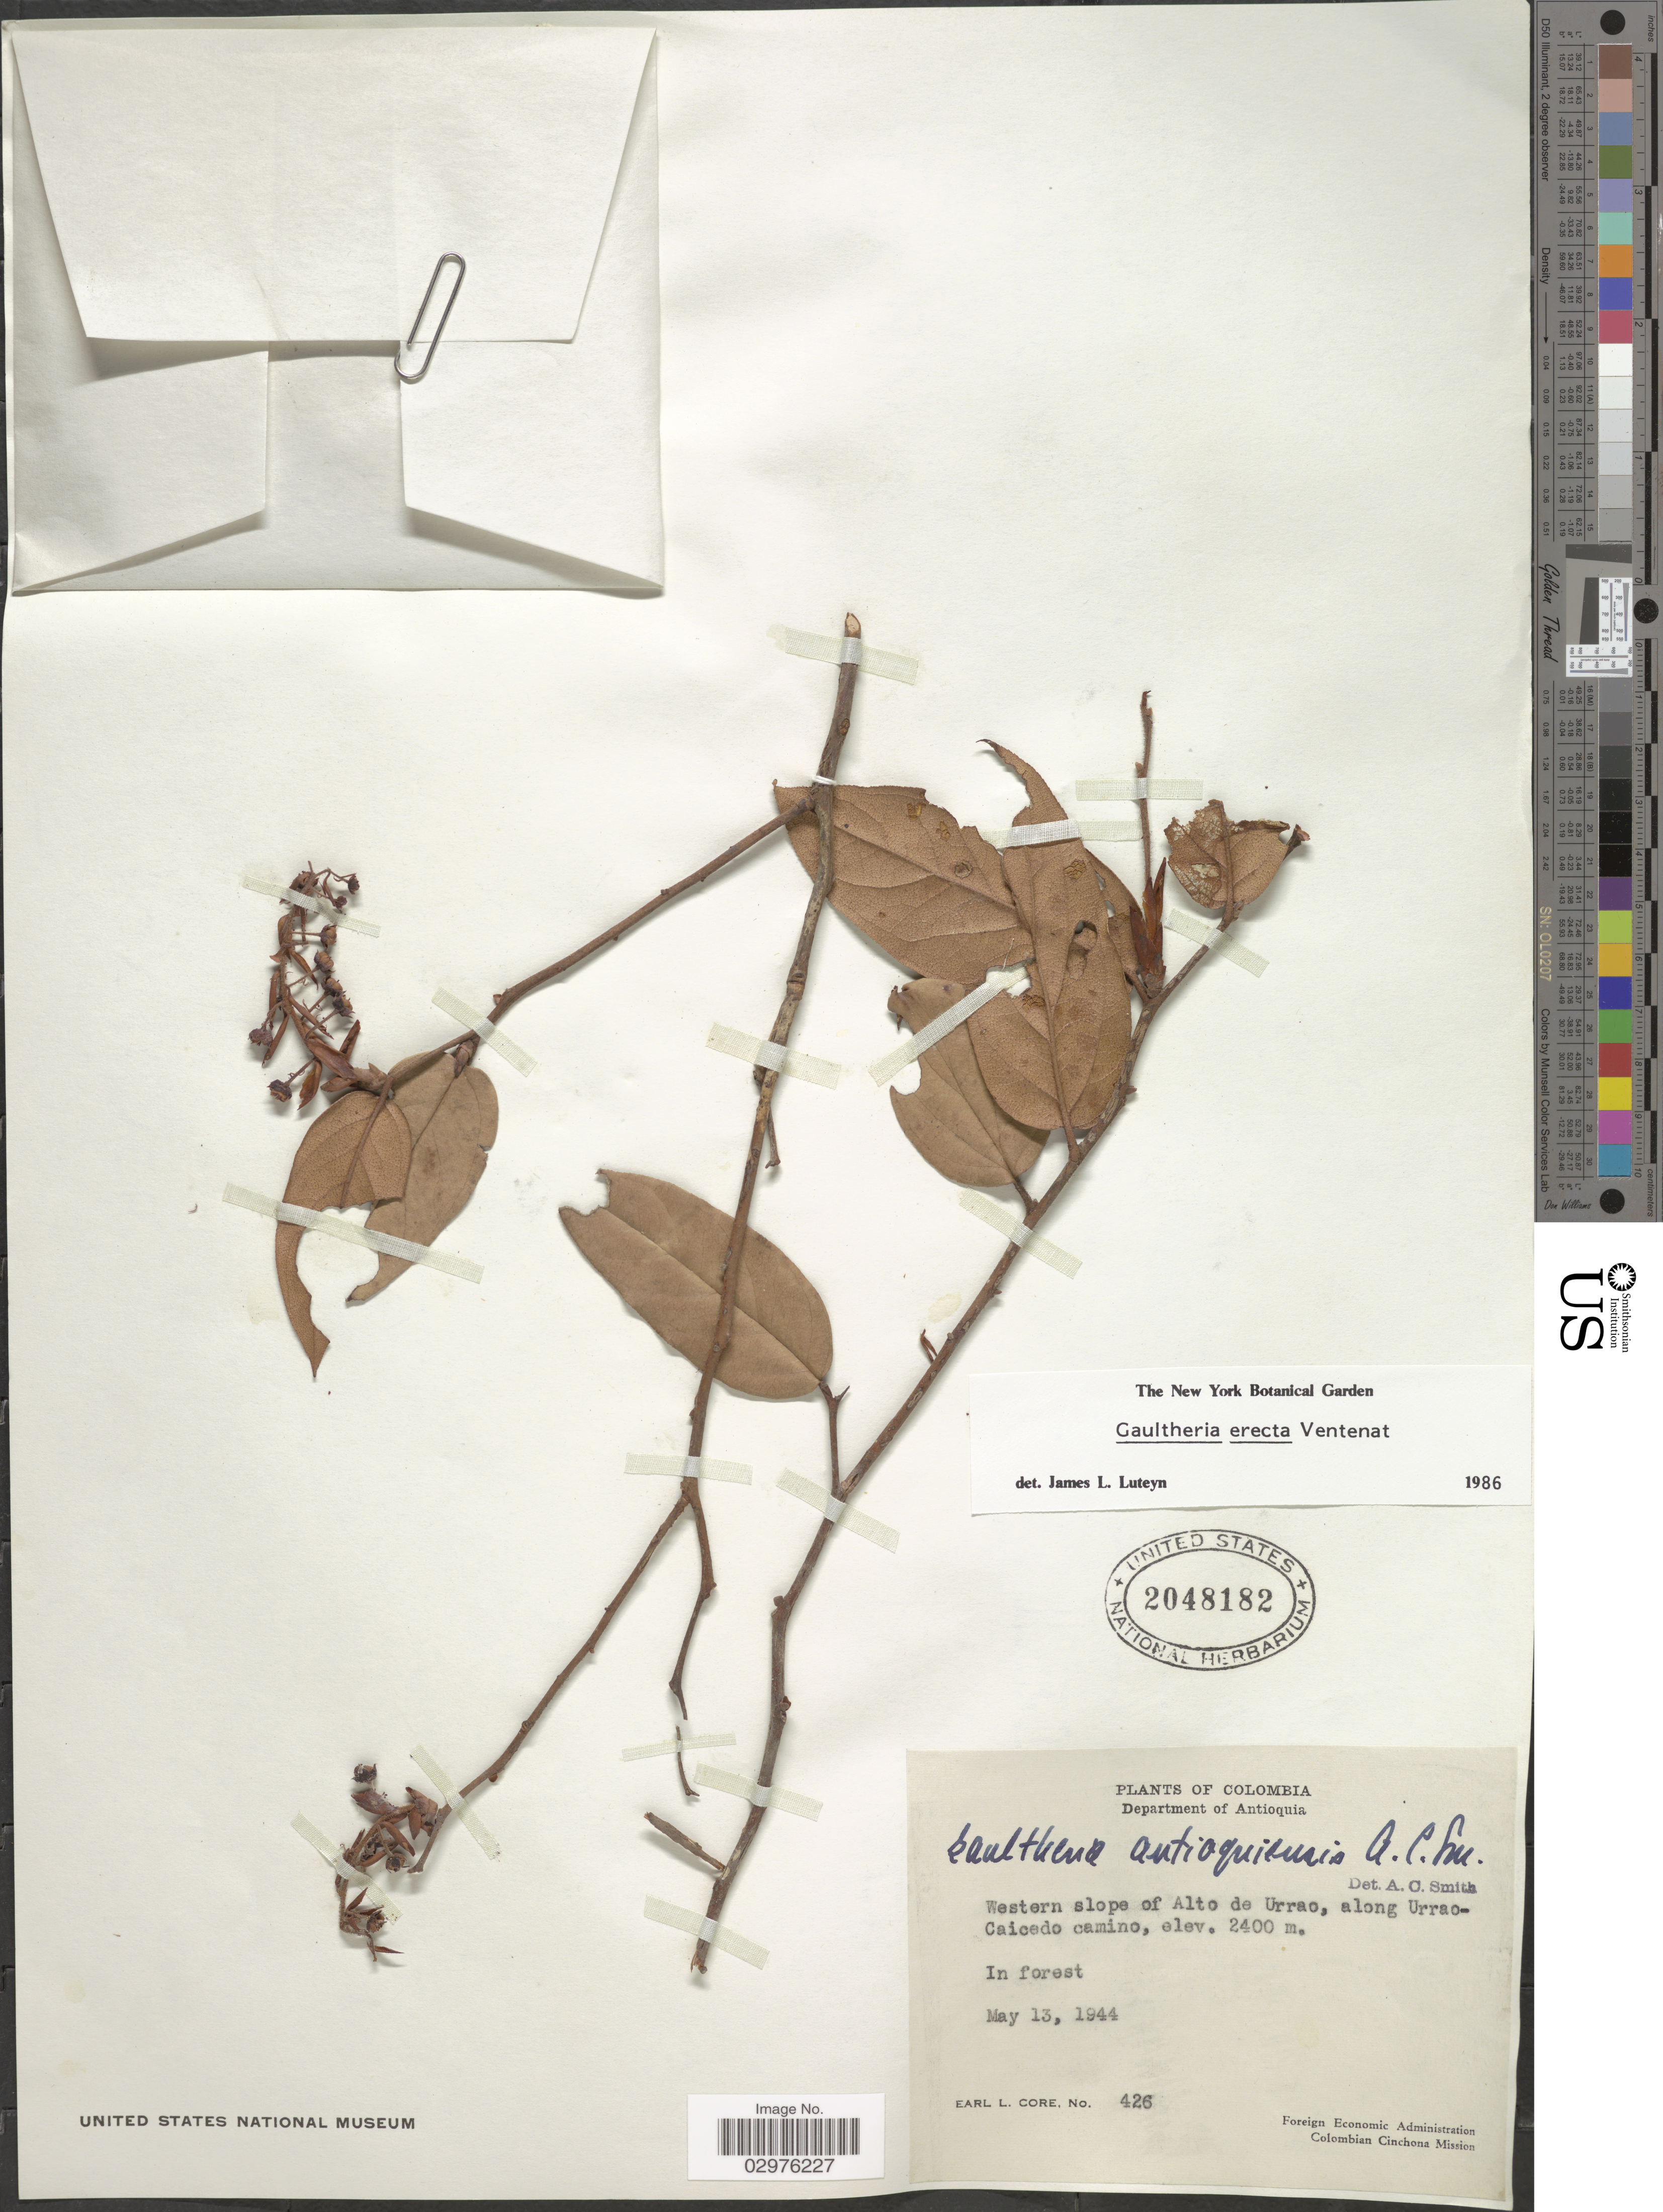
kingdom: Plantae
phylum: Tracheophyta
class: Magnoliopsida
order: Ericales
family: Ericaceae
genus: Gaultheria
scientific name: Gaultheria erecta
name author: Vent.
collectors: E. Core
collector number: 426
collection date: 1944-05-13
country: Colombia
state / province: Antioquia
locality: Department of Antioquia. Western slope of Alto de Urrao, along Urrao-Caicedo camino.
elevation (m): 2400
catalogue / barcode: US 2048182